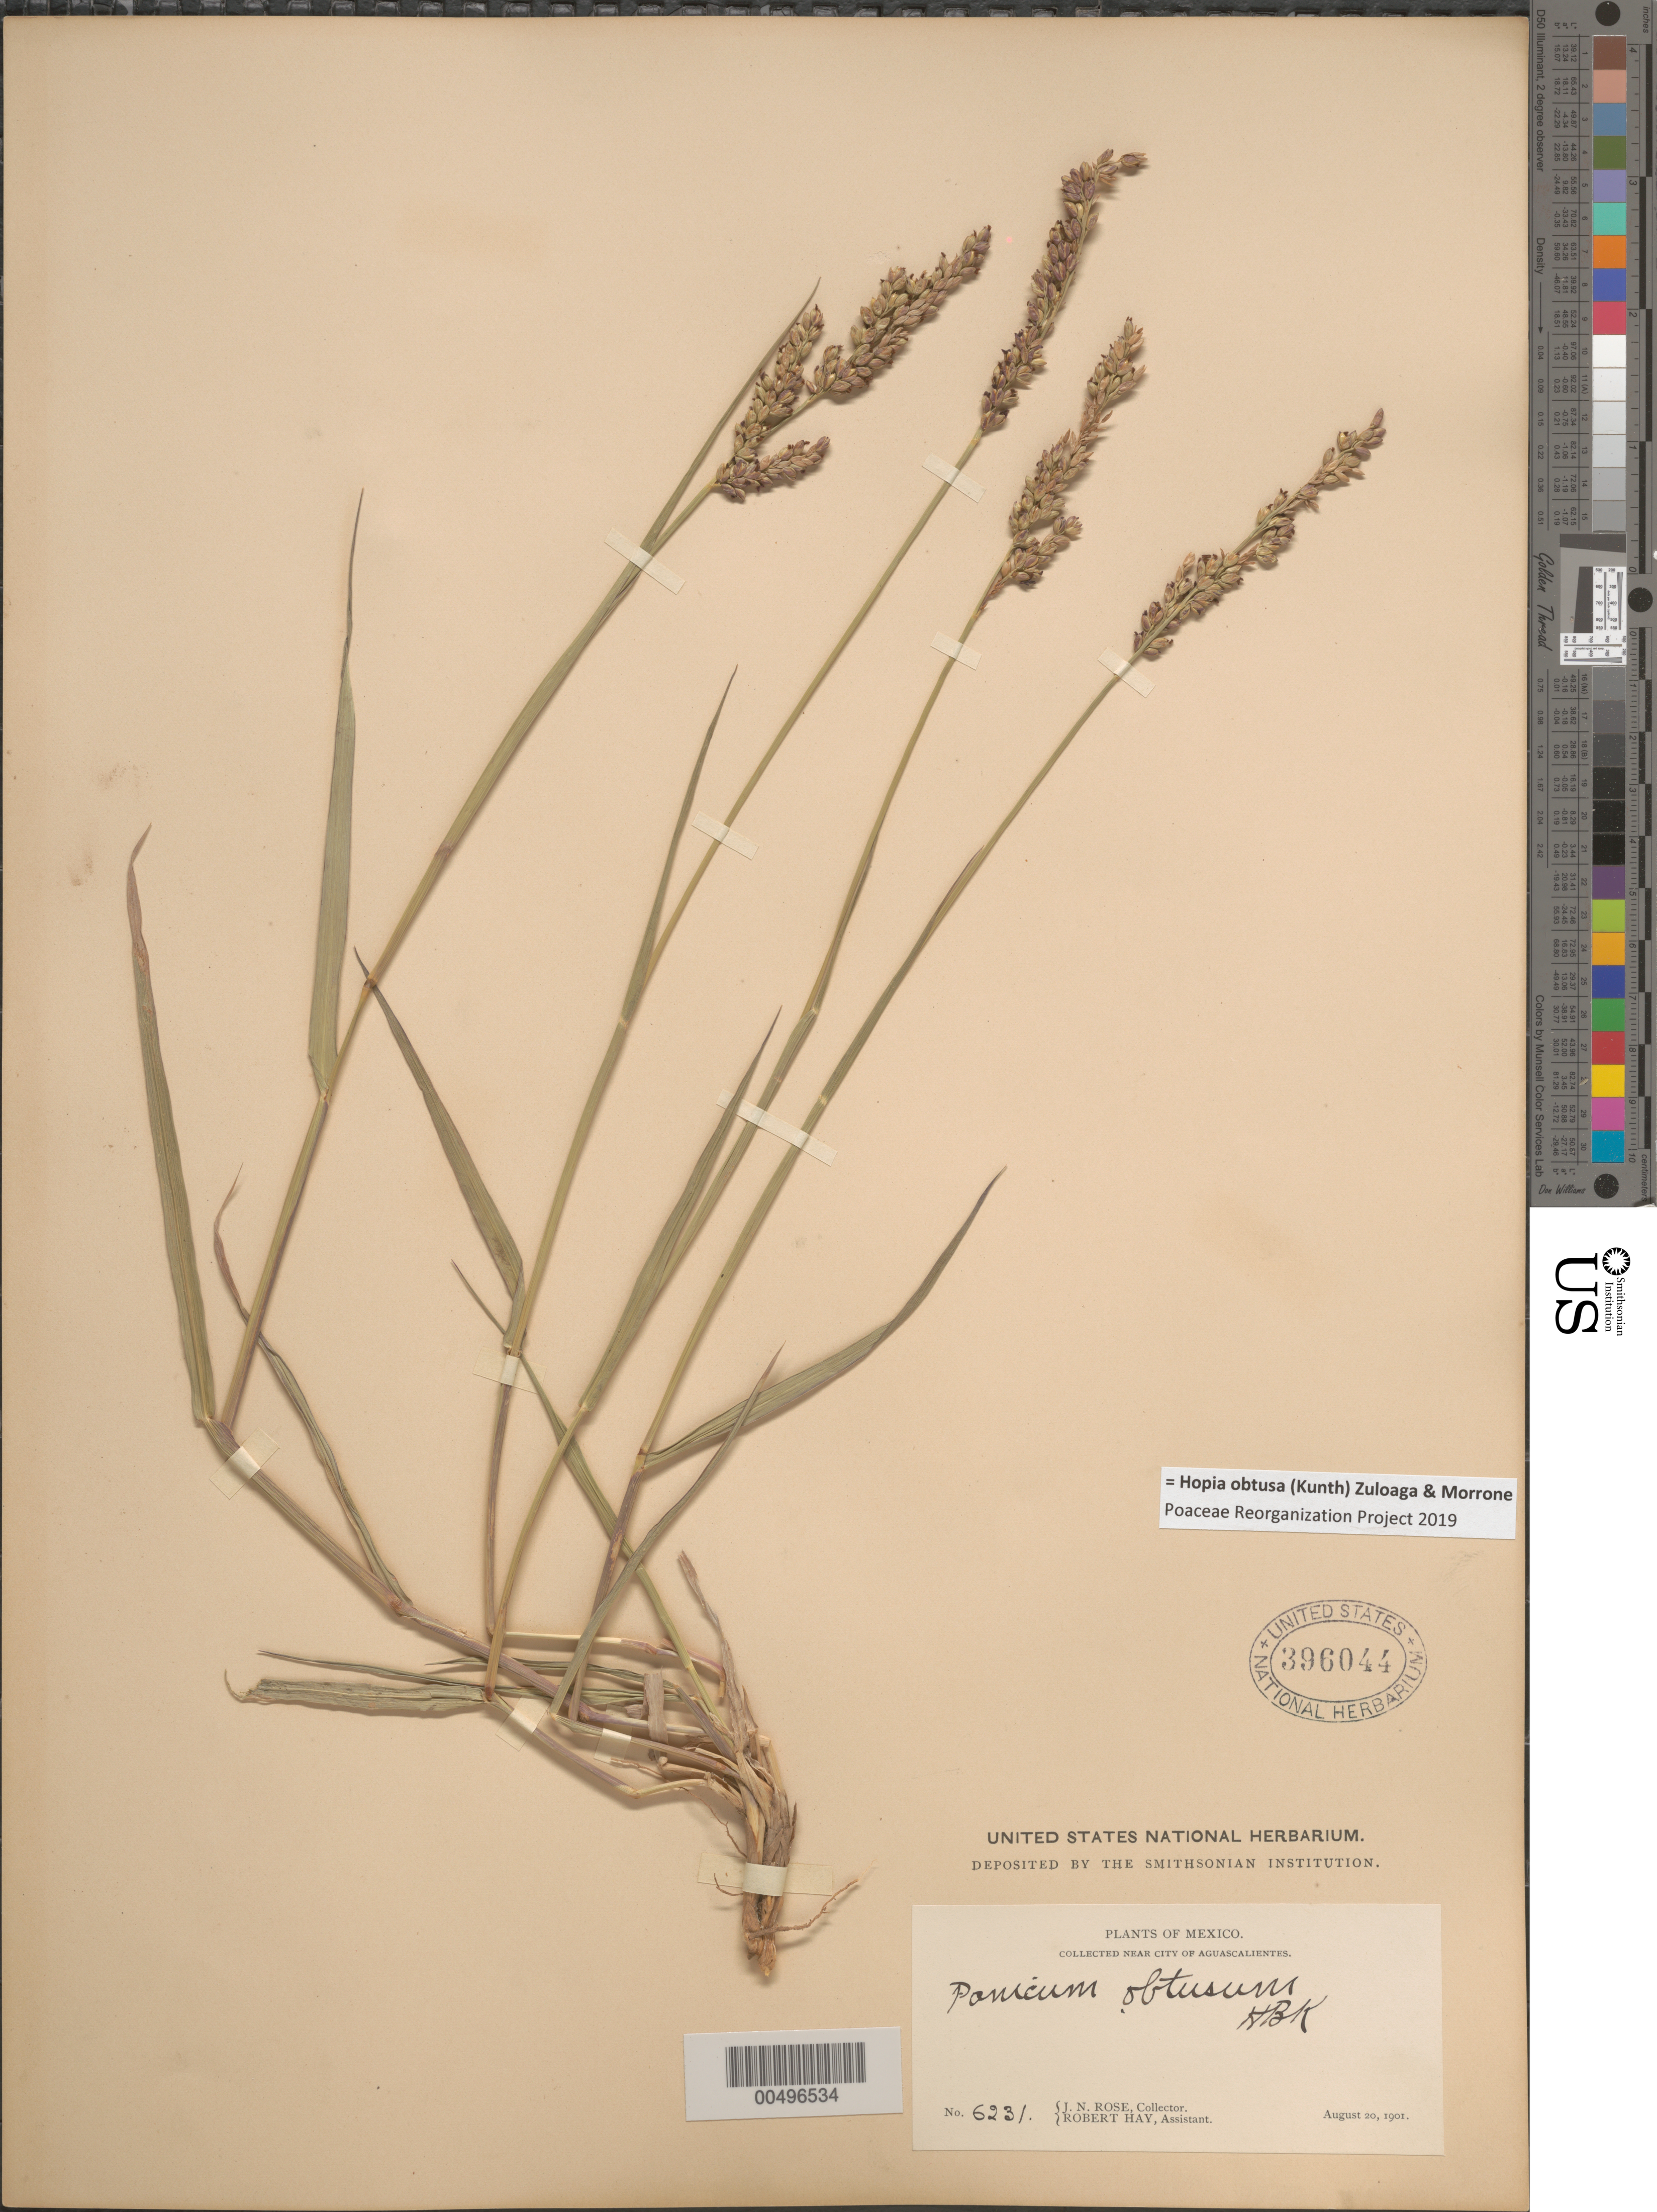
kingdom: Plantae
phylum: Tracheophyta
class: Liliopsida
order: Poales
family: Poaceae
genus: Panicum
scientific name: Panicum obtusum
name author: Kunth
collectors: J. N. Rose & R. H. Hay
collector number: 6231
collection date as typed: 20 Aug 1901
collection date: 1901-08-20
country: Mexico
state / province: Aguascalientes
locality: Near city of Aguascalientes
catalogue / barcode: US 396044